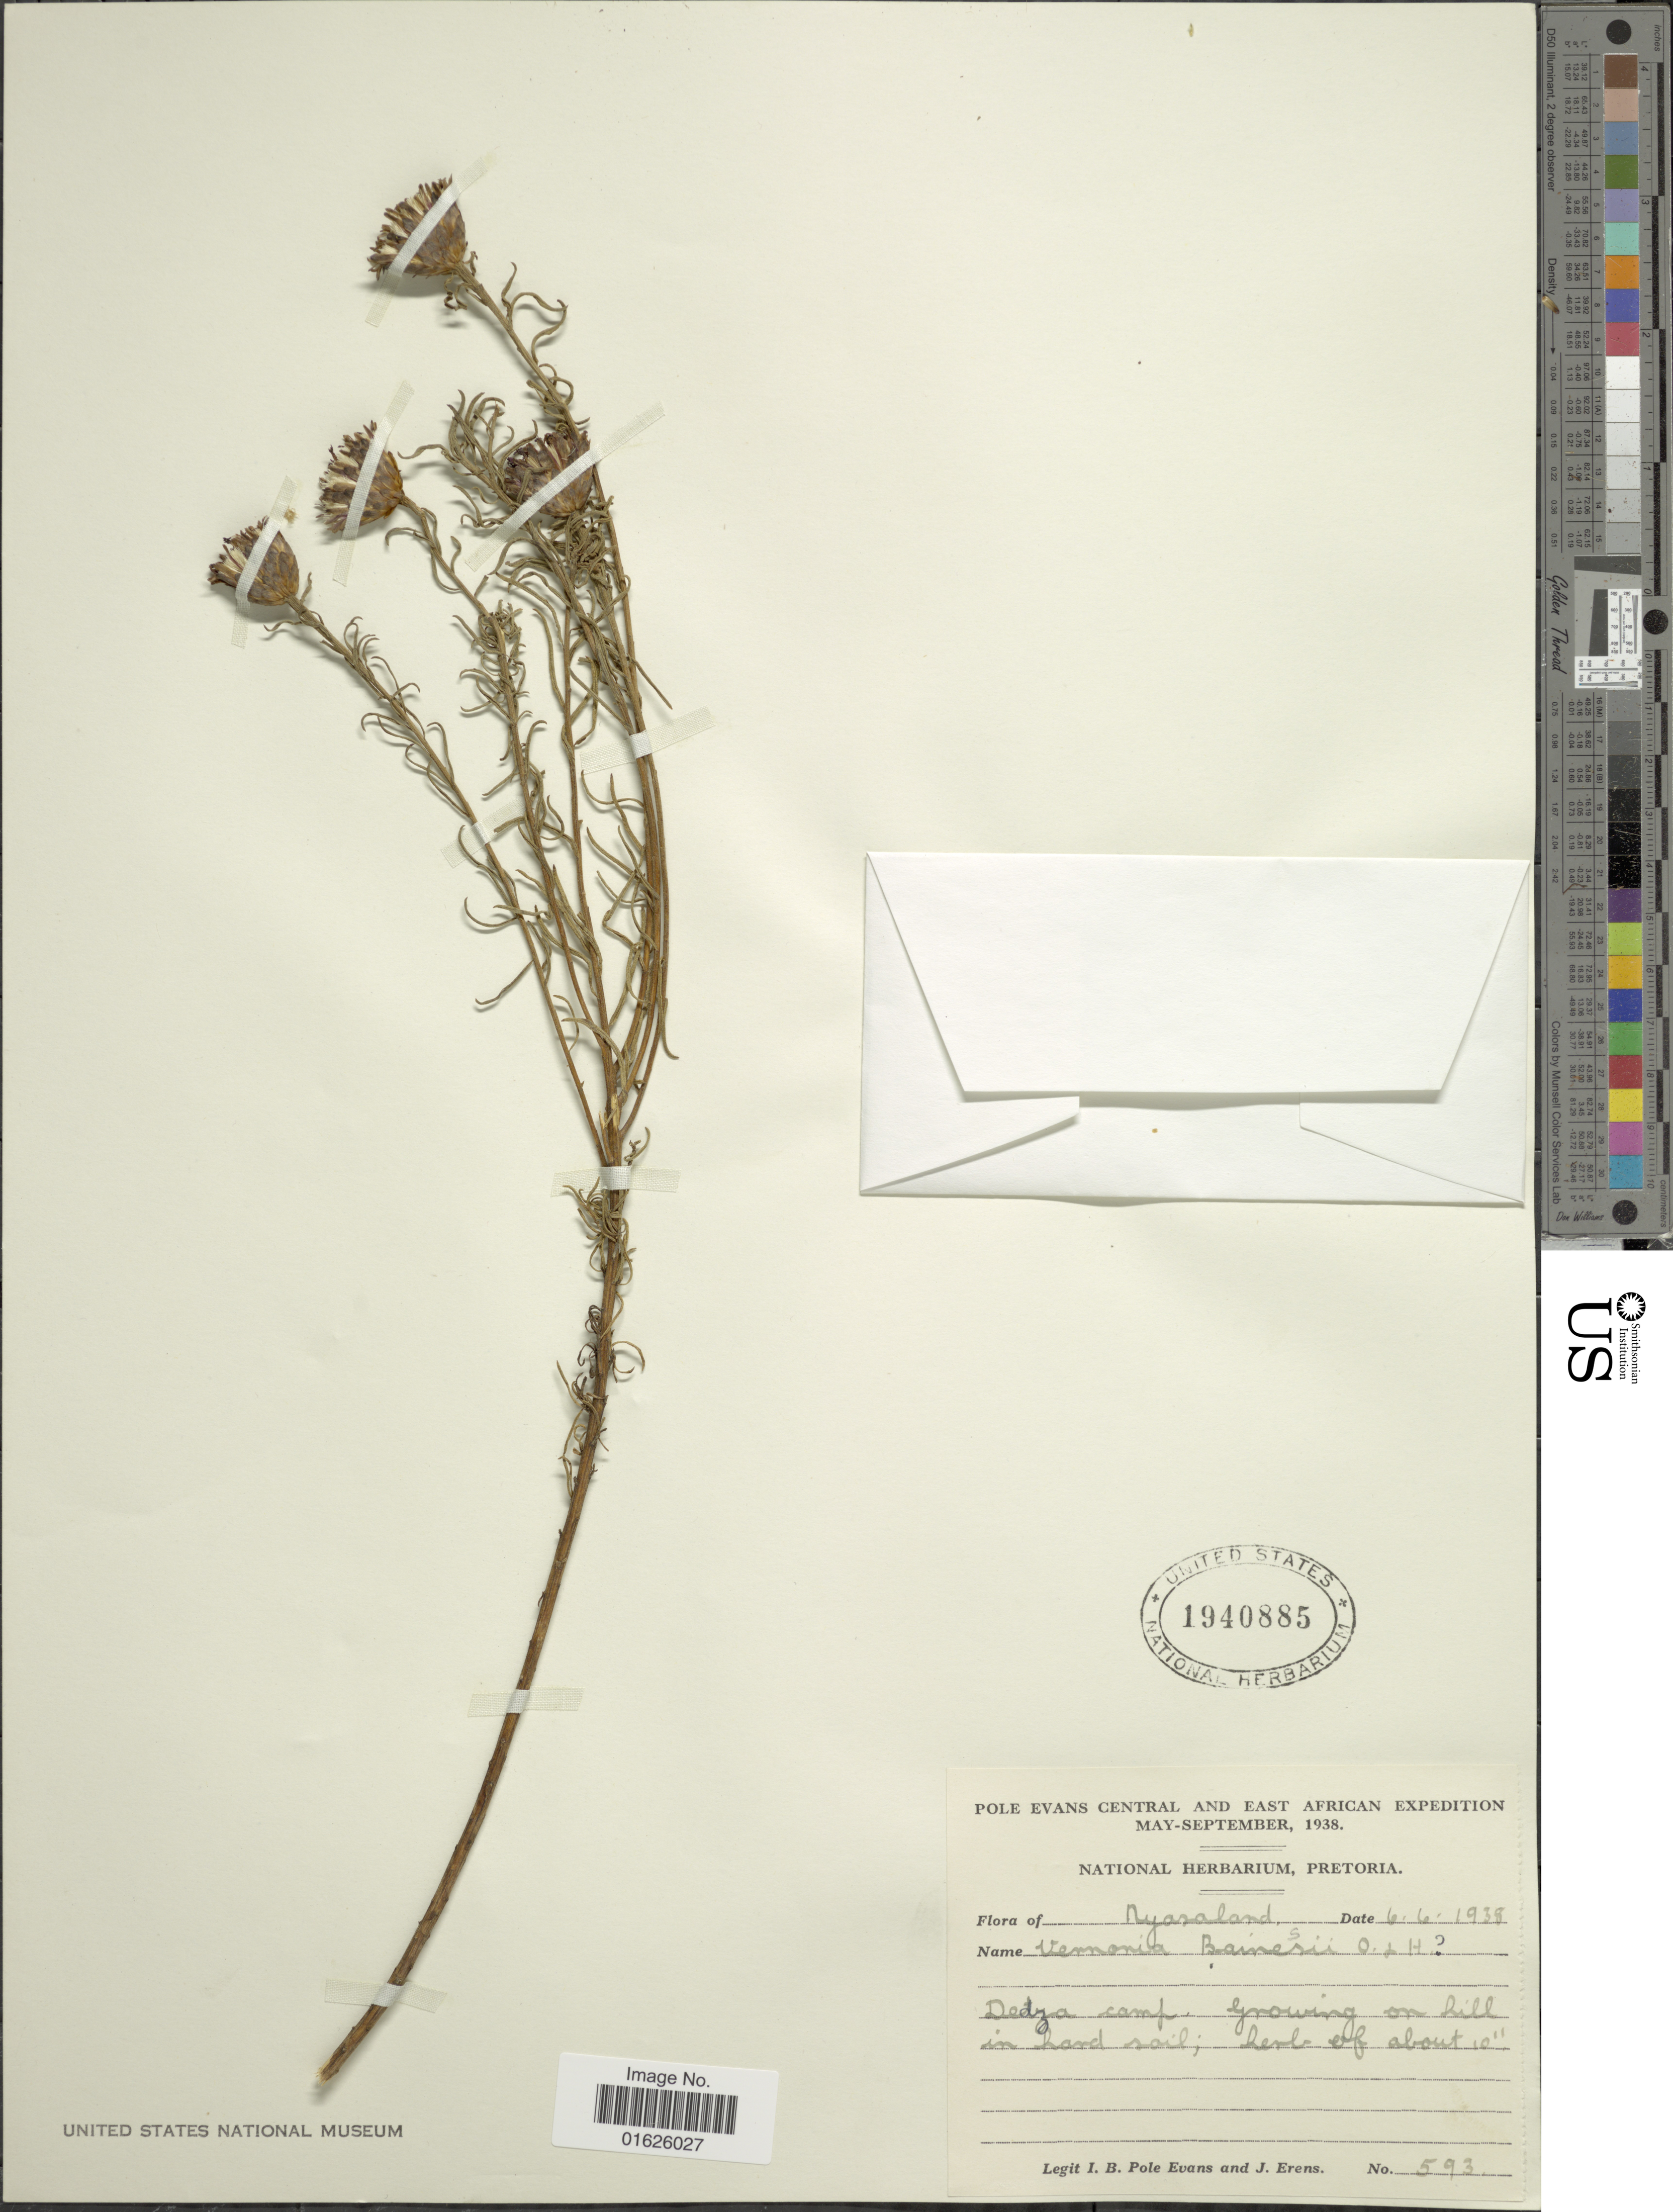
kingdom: Plantae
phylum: Tracheophyta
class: Magnoliopsida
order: Asterales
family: Asteraceae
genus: Polydora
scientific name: Polydora bainesii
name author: (Oliv. & Hiern) H. Rob.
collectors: I. B. Pole-Evans & J. Erens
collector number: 593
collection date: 1938-06-06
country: Malawi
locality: Nyasaland, Dedza Camp, Growing on hill in hard soil.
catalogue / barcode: US 1940885